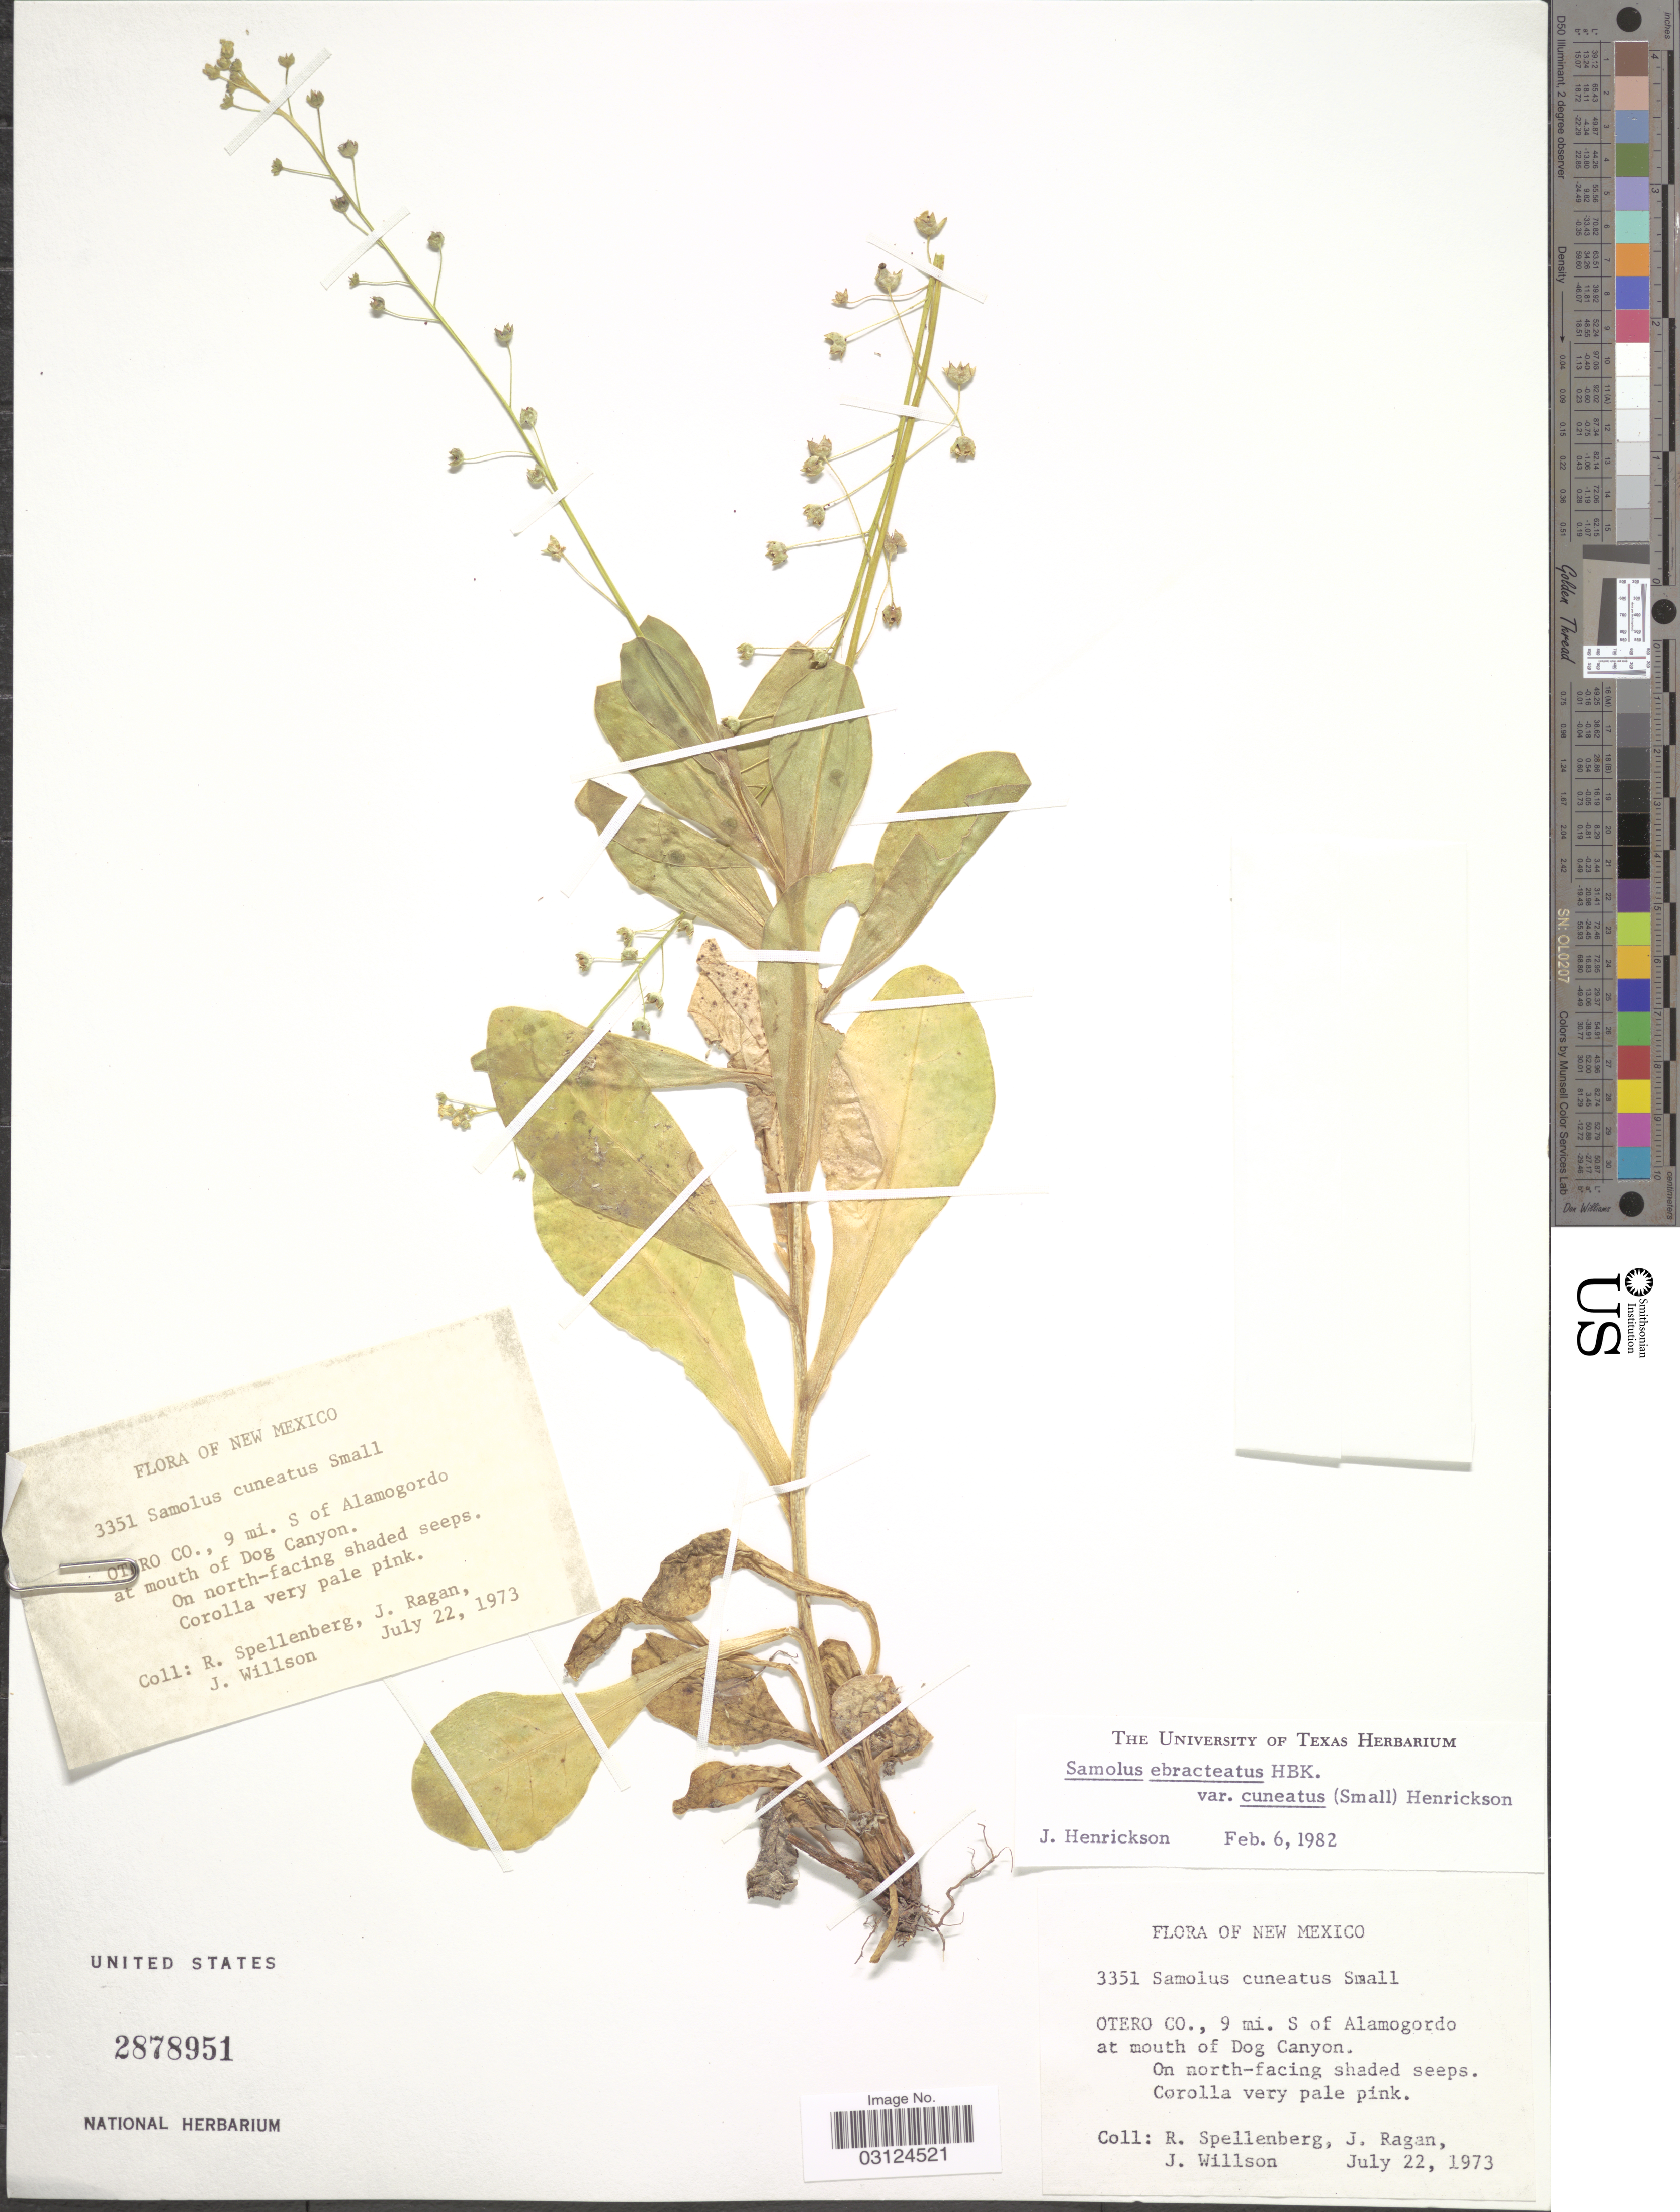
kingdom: Plantae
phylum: Tracheophyta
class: Magnoliopsida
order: Ericales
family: Primulaceae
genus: Samolus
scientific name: Samolus ebracteatus subsp. cuneatus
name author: (Small) R. Knuth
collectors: R. Spellenberg, J. Ragan & J. Willson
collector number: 3351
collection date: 1973-07-22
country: United States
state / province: New Mexico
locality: Otero Co., 9 mi. S of Alamogordo at mouth of Dog Canyon, On north-facing shaded seeps.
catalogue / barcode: US 2878951